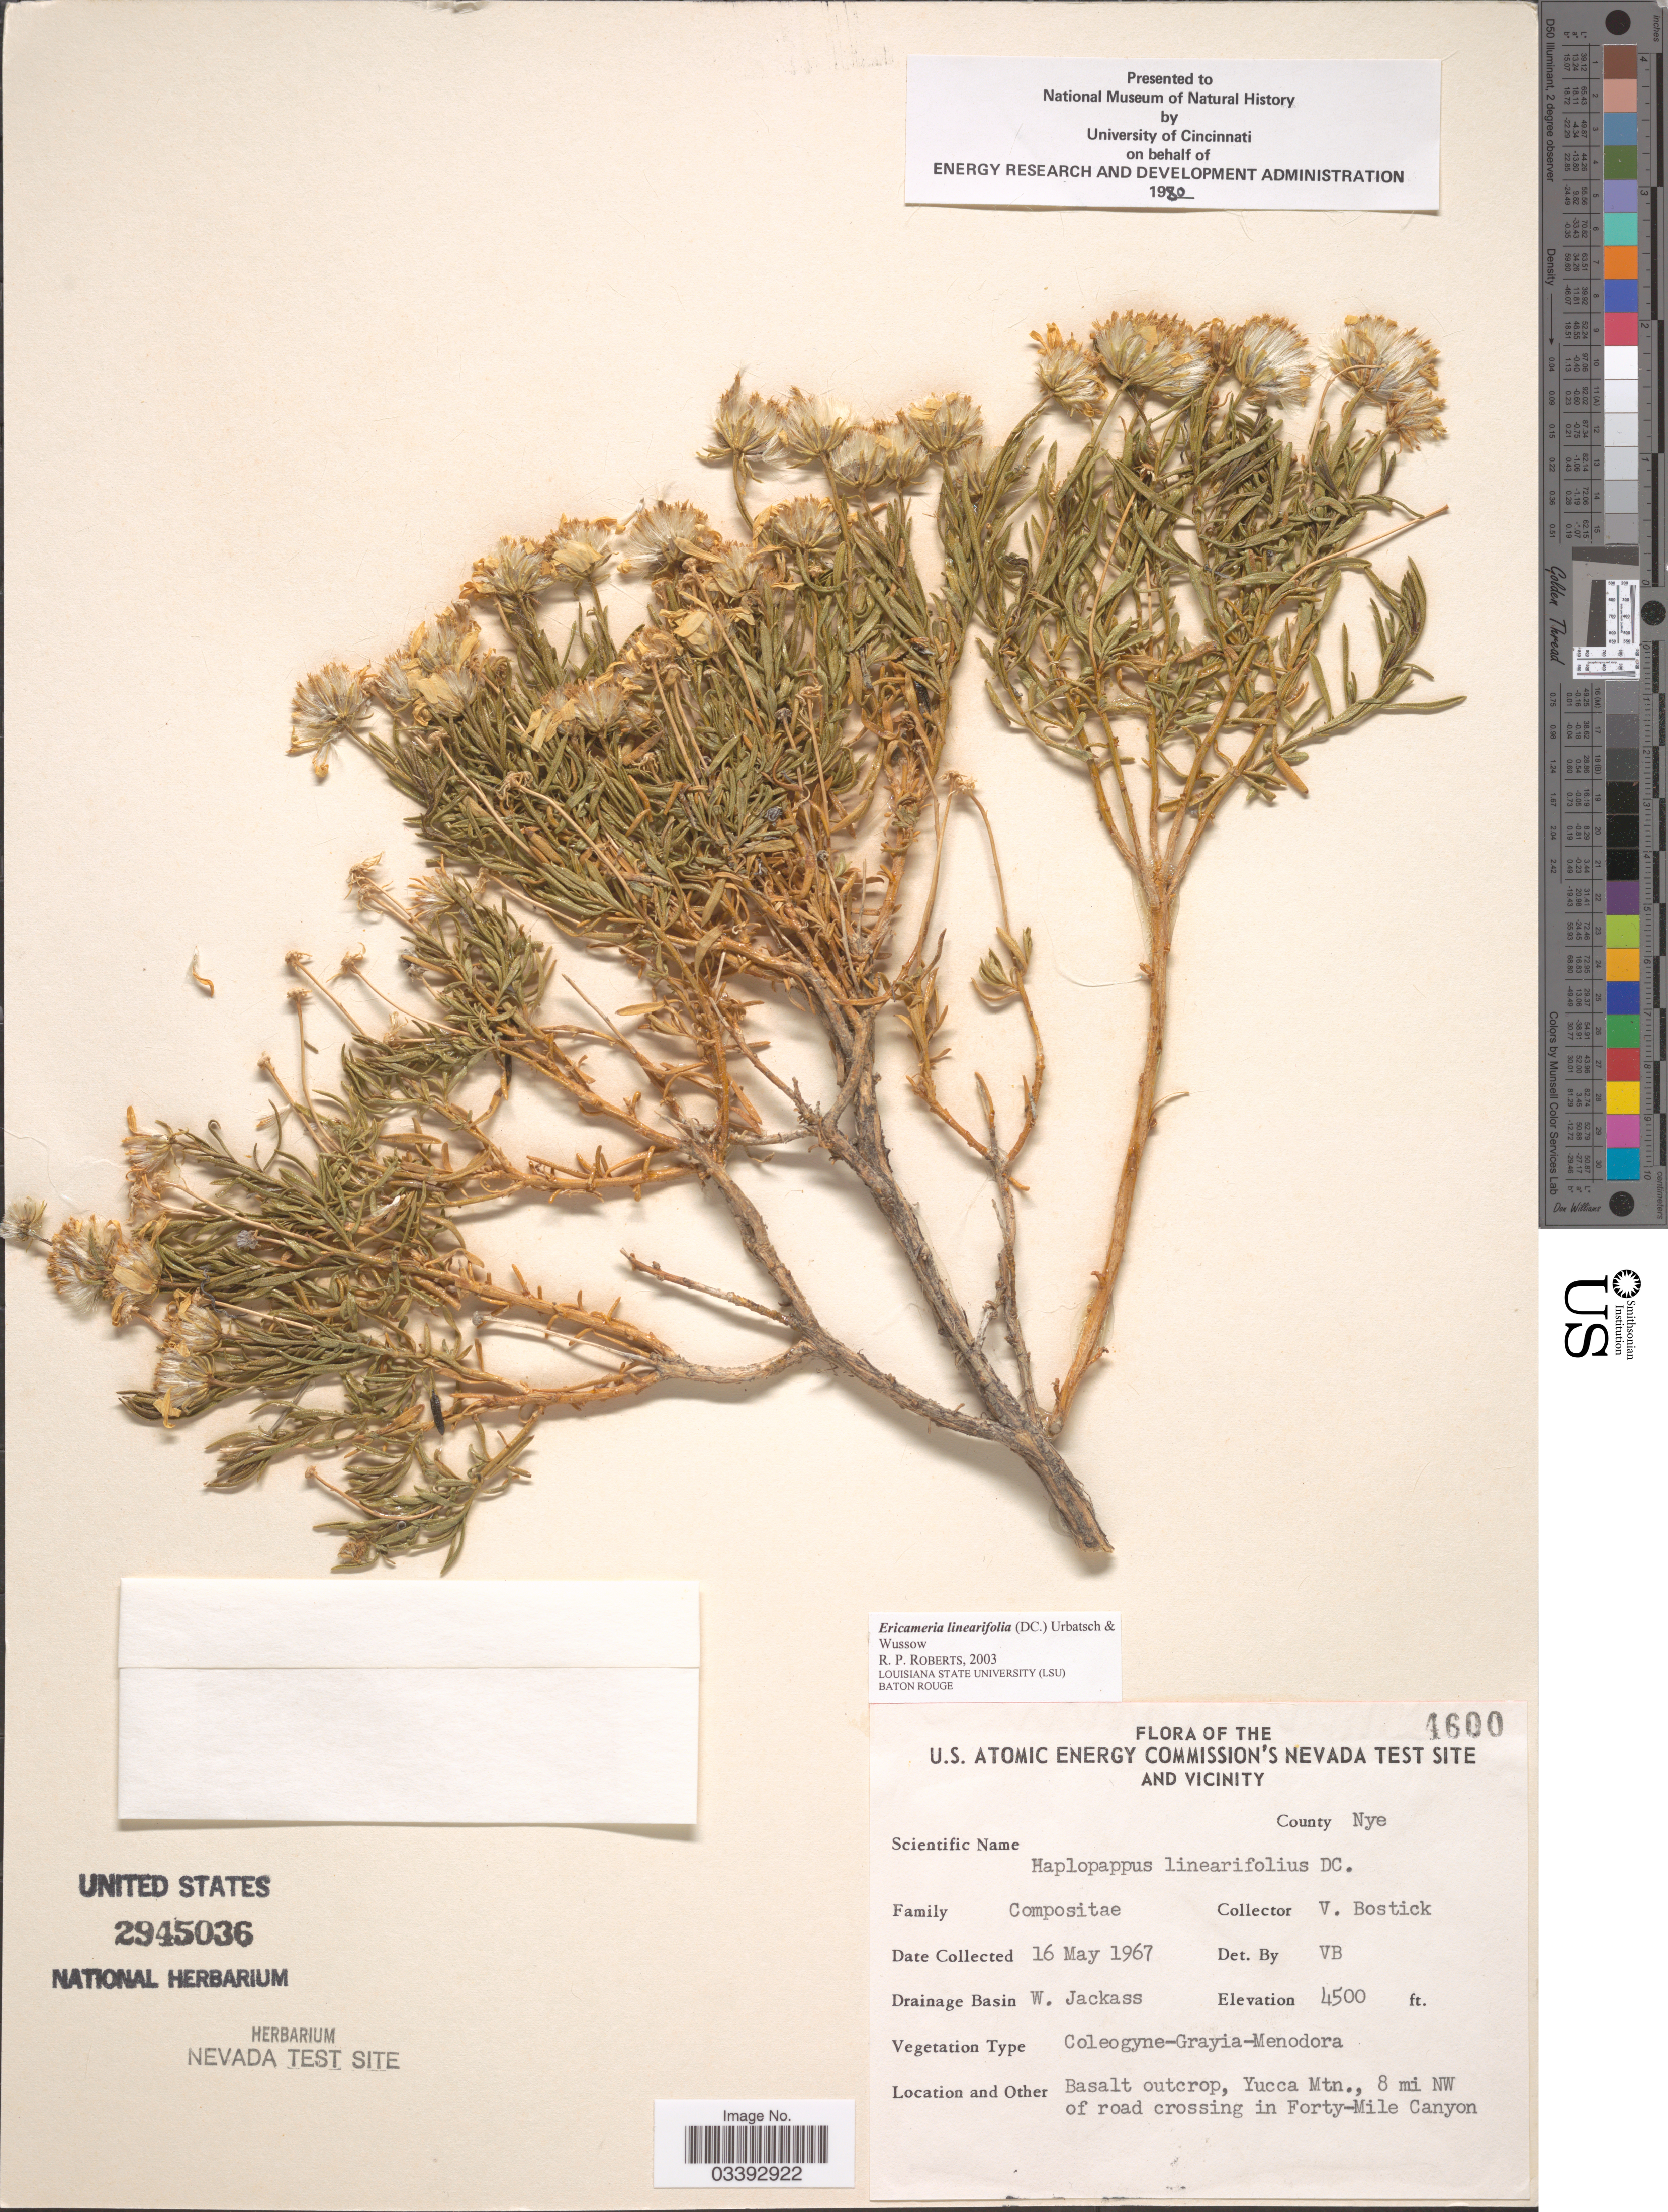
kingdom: Plantae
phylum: Tracheophyta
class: Magnoliopsida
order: Asterales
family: Asteraceae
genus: Ericameria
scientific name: Ericameria linearifolia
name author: (DC.) Urbatsch & Wussow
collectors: V. Bostick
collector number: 4600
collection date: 1967-05-16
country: United States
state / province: Nevada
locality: U.S. Atomic Energy Commission's Nevada Test Site and Vicinity. County Nye, Drainage Basin W. Jackass. Basalt outcrop, Yucca Mtn., 8 mi NW of road crossing in Forty-Mile Canyon.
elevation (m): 1372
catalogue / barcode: US 2945036